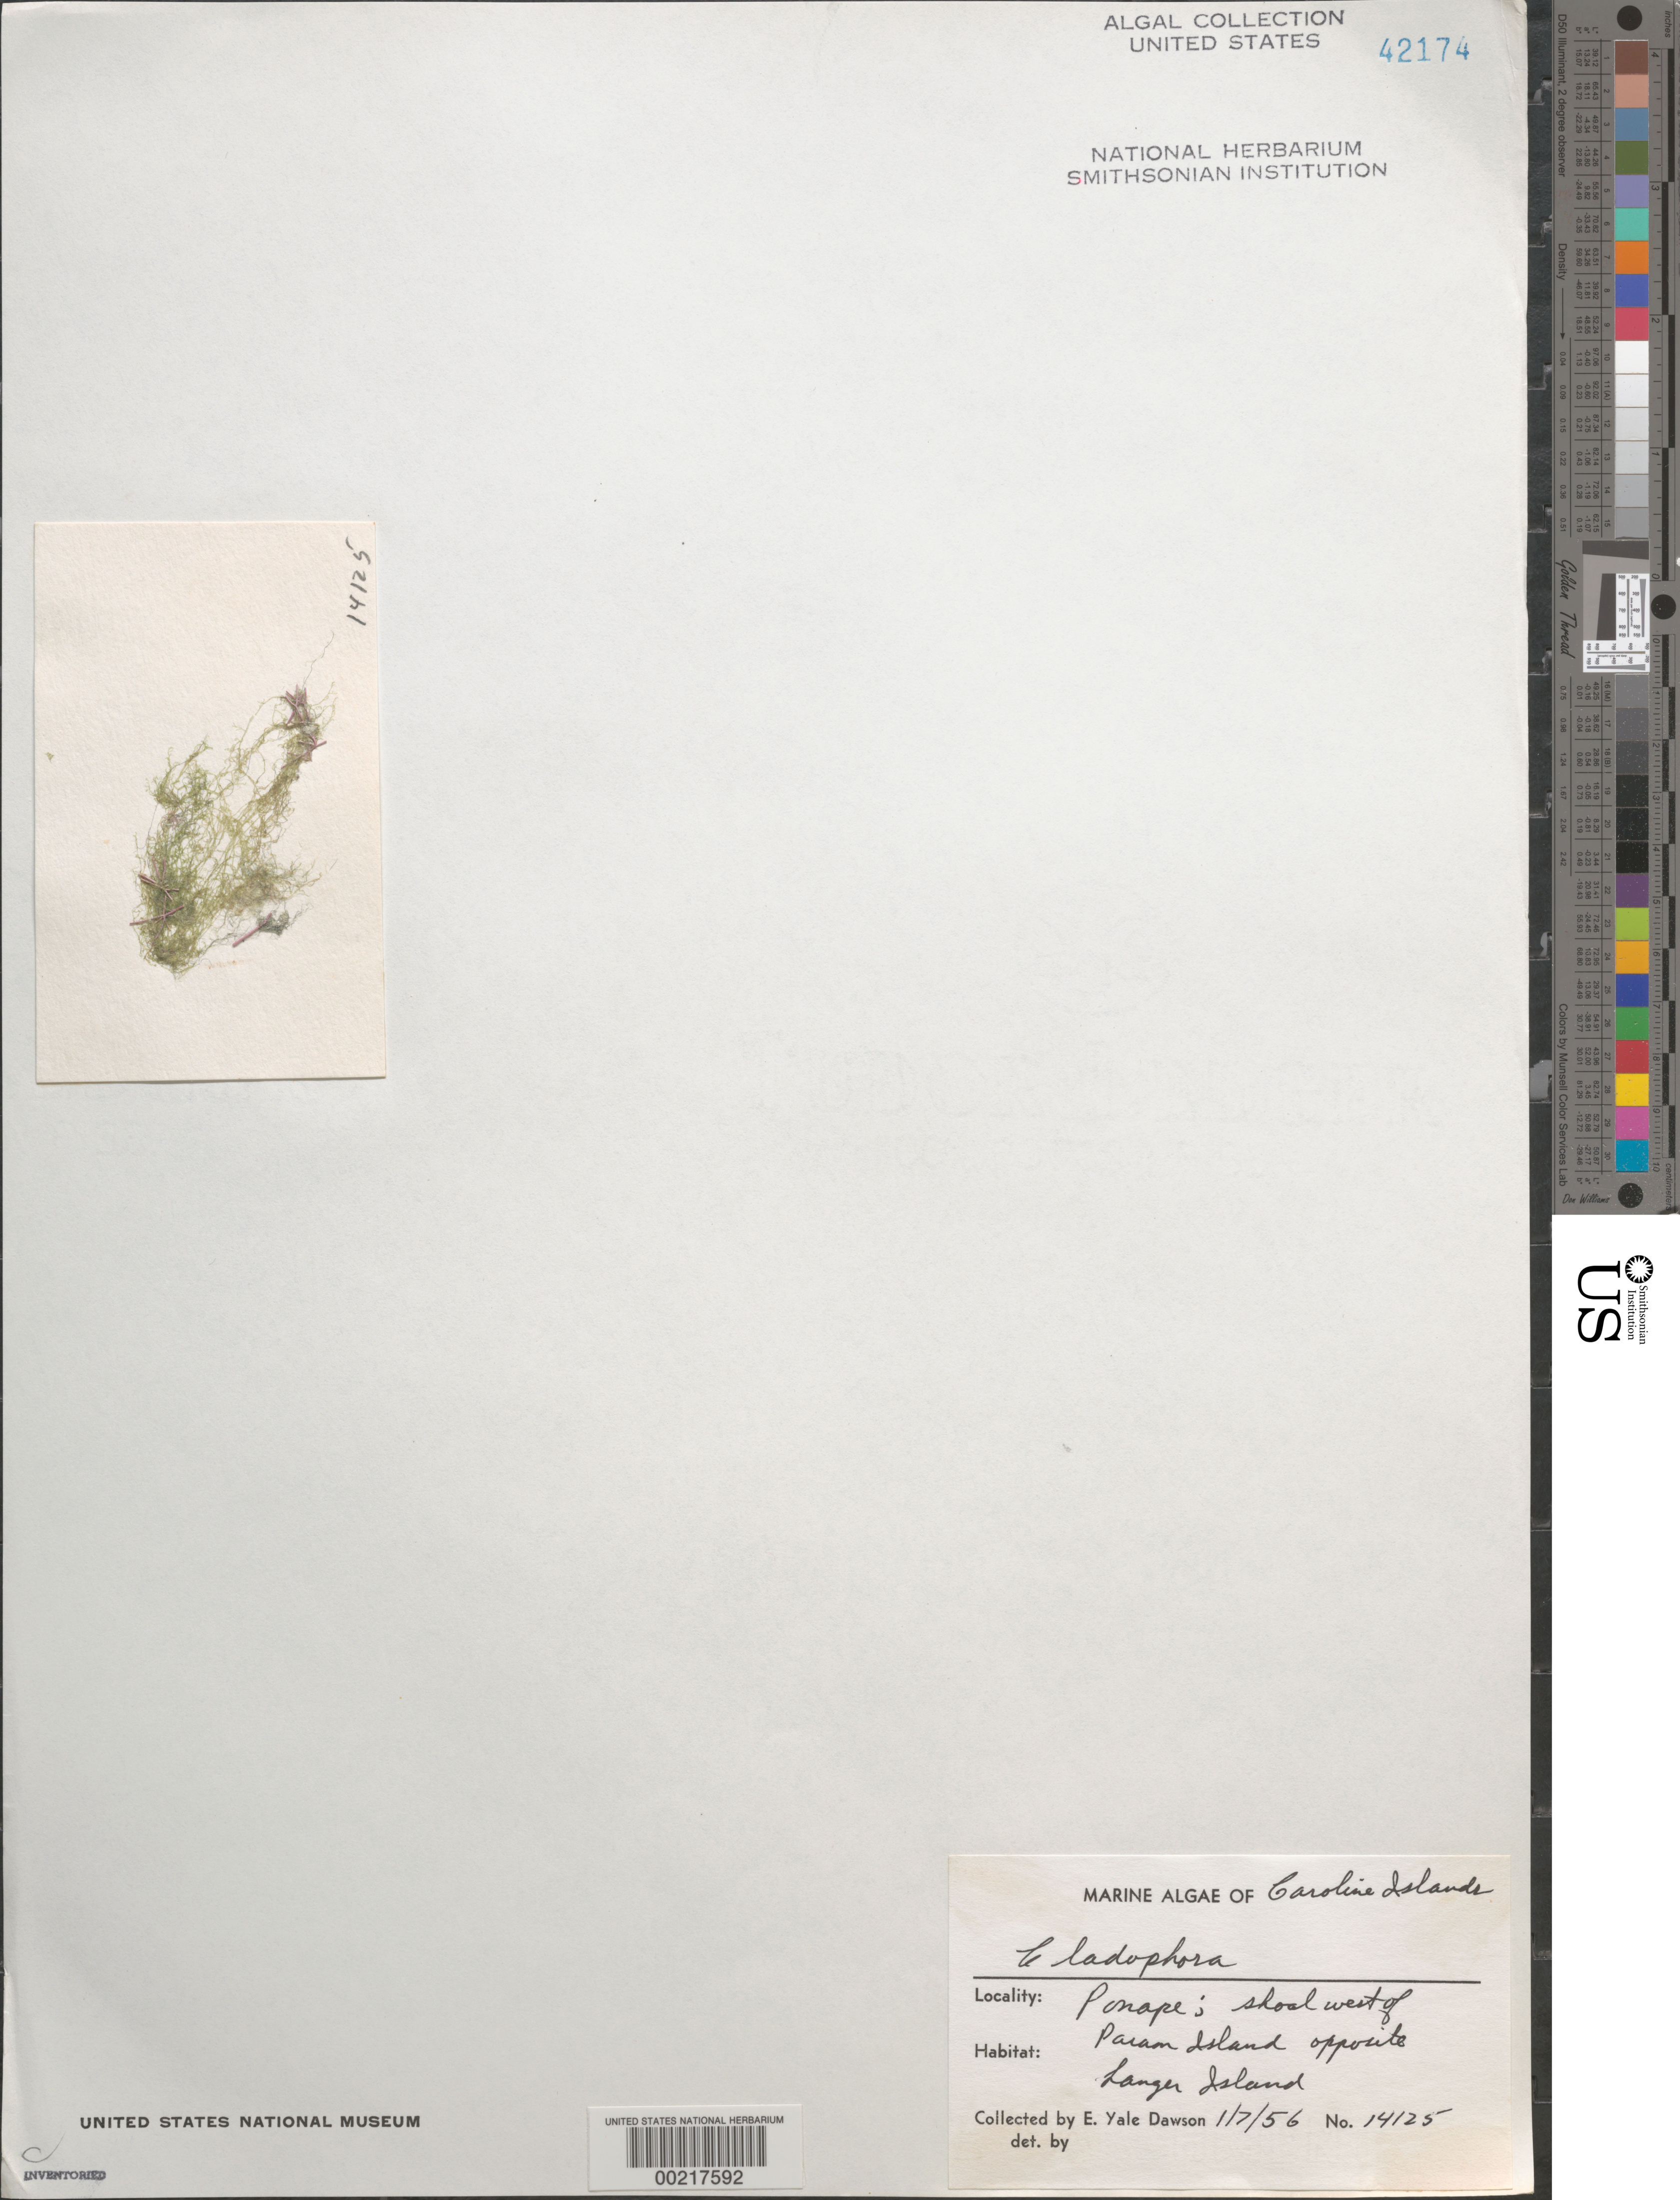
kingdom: Plantae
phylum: Chlorophyta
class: Ulvophyceae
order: Cladophorales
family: Cladophoraceae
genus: Cladophora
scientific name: Cladophora sp.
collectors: E. Y. Dawson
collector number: EYD 14125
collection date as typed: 07 Jan 1956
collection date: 1956-01-07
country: Micronesia, Federated States of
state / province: Pohnpei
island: Pohnpei [Ponape]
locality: West of Param Island, opposite Langer Island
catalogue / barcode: US 42174